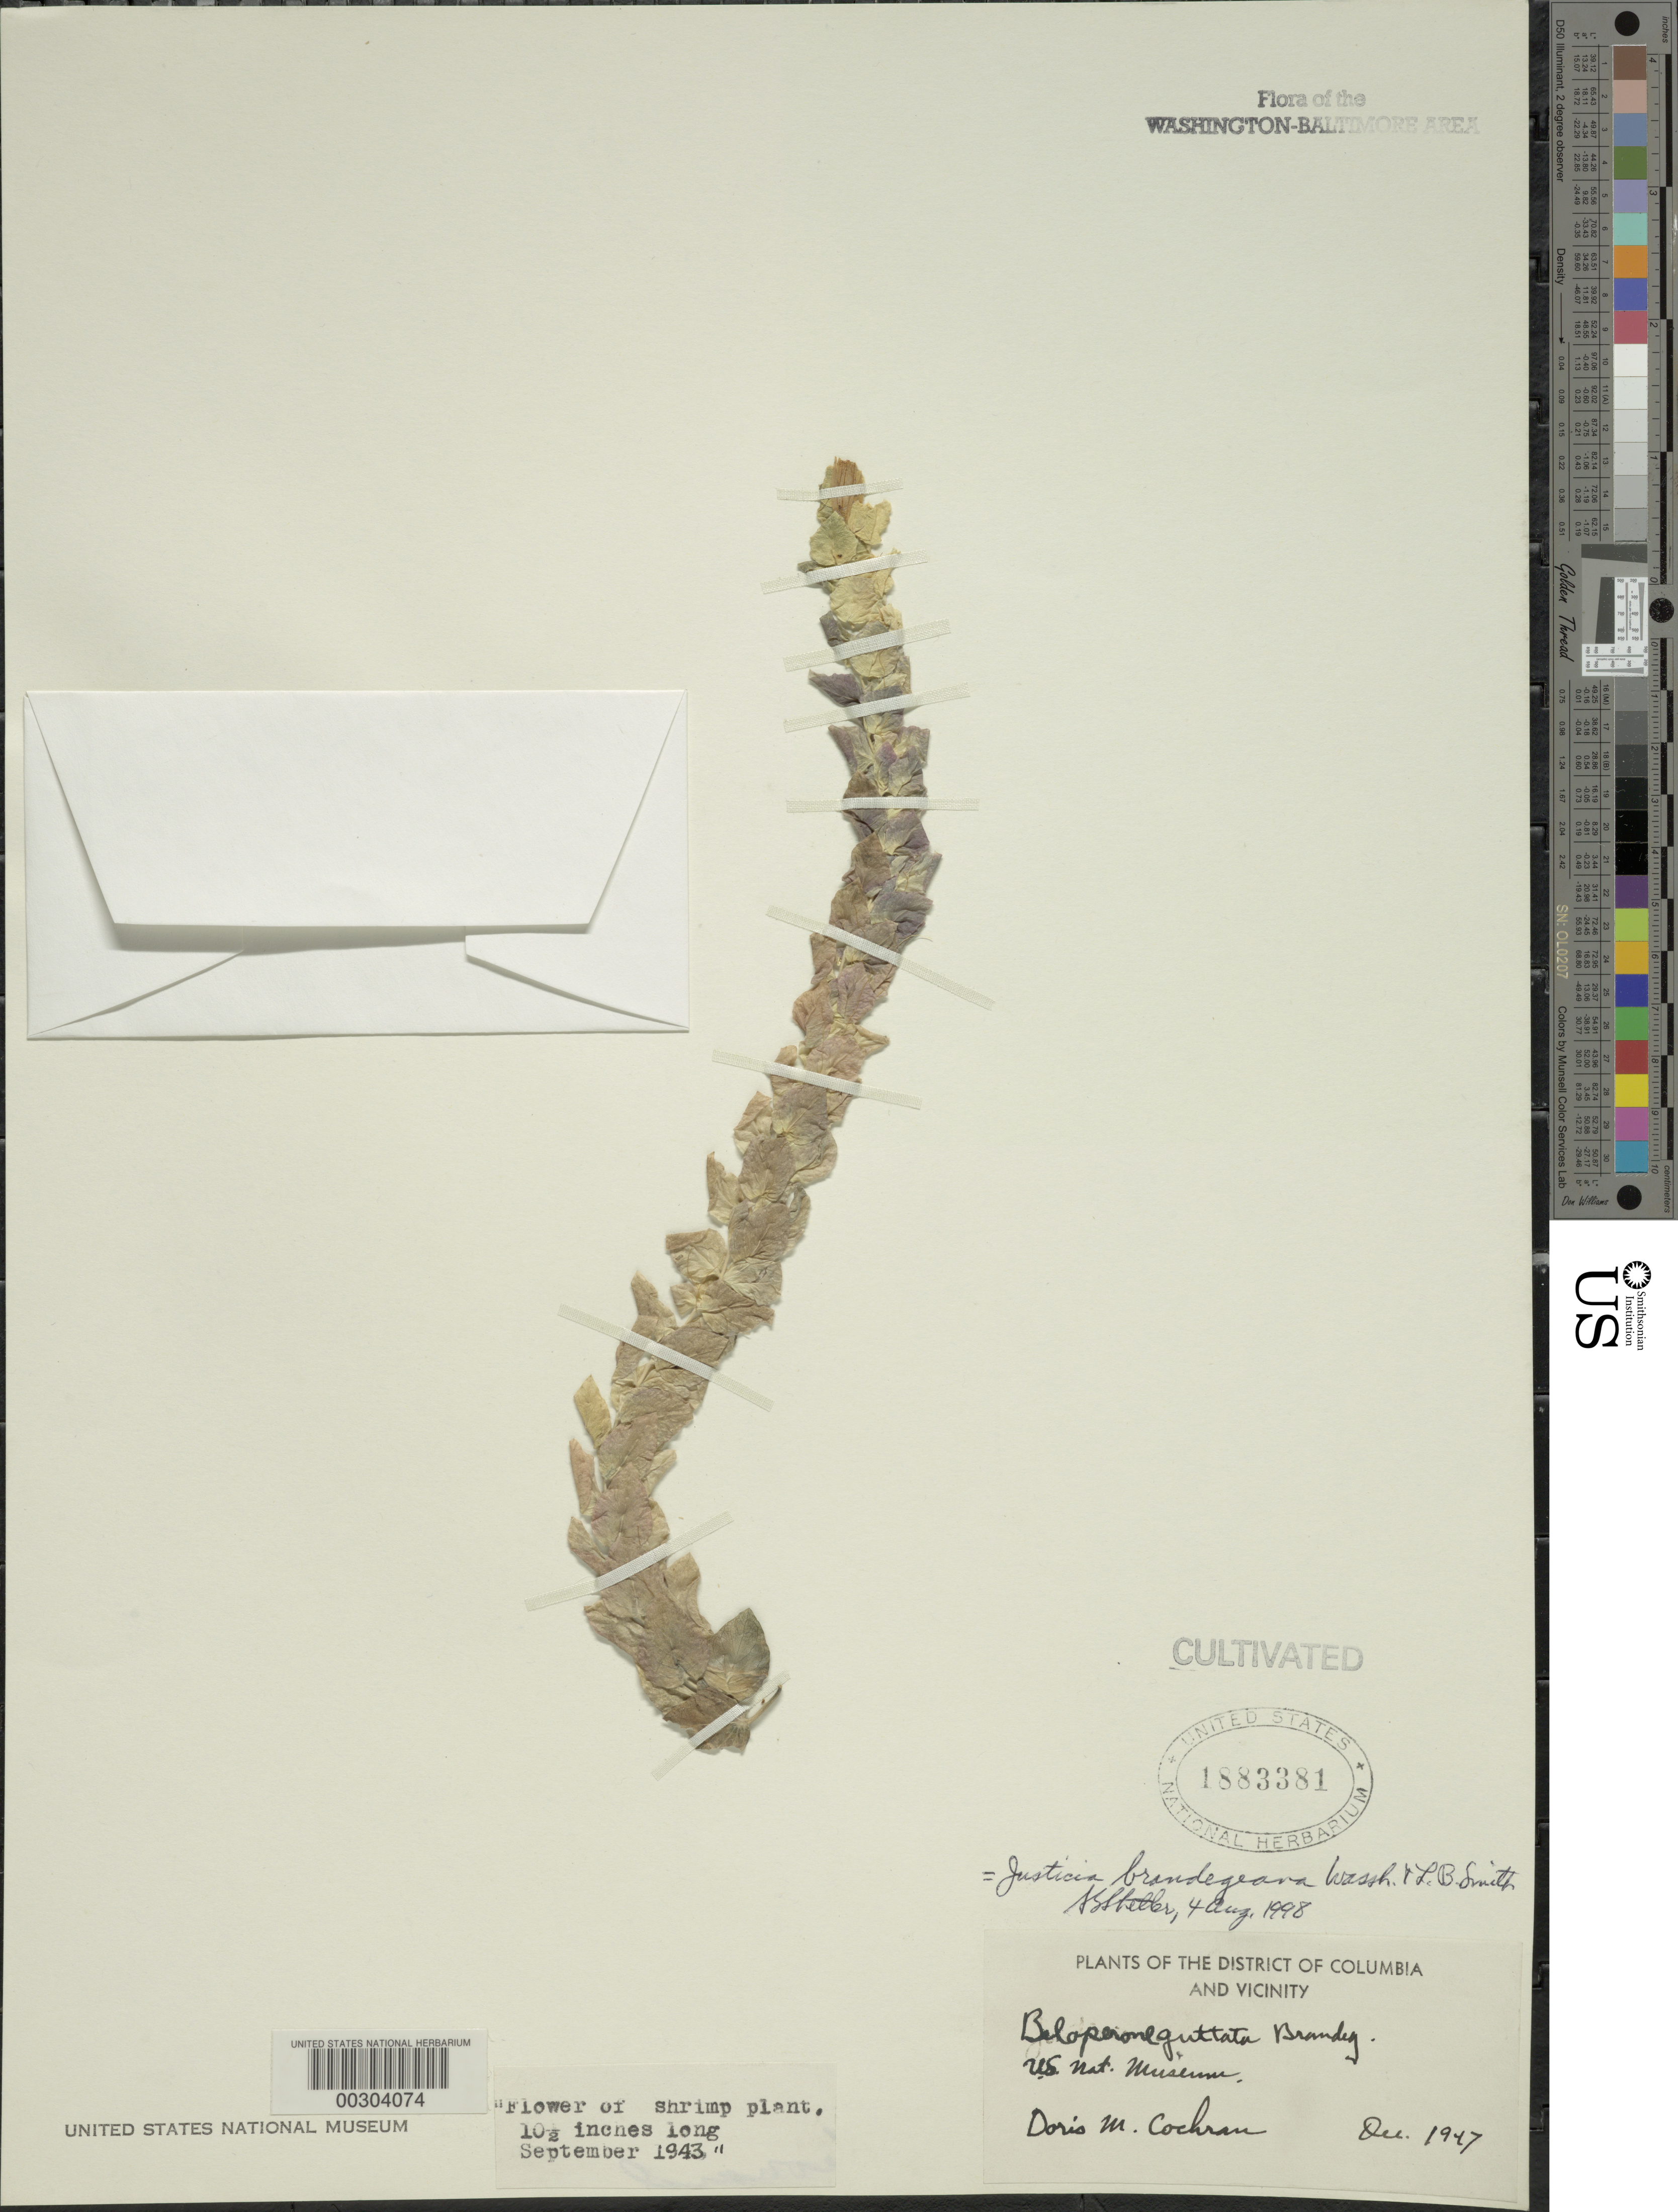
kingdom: Plantae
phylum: Tracheophyta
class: Magnoliopsida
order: Lamiales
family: Acanthaceae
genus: Justicia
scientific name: Justicia brandegeana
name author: Wassh. & L.B. Sm.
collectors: D. M. Cochran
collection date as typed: Dec 1947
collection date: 1947-12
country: United States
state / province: District of Columbia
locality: U.S. National Museum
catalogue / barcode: US 1883381